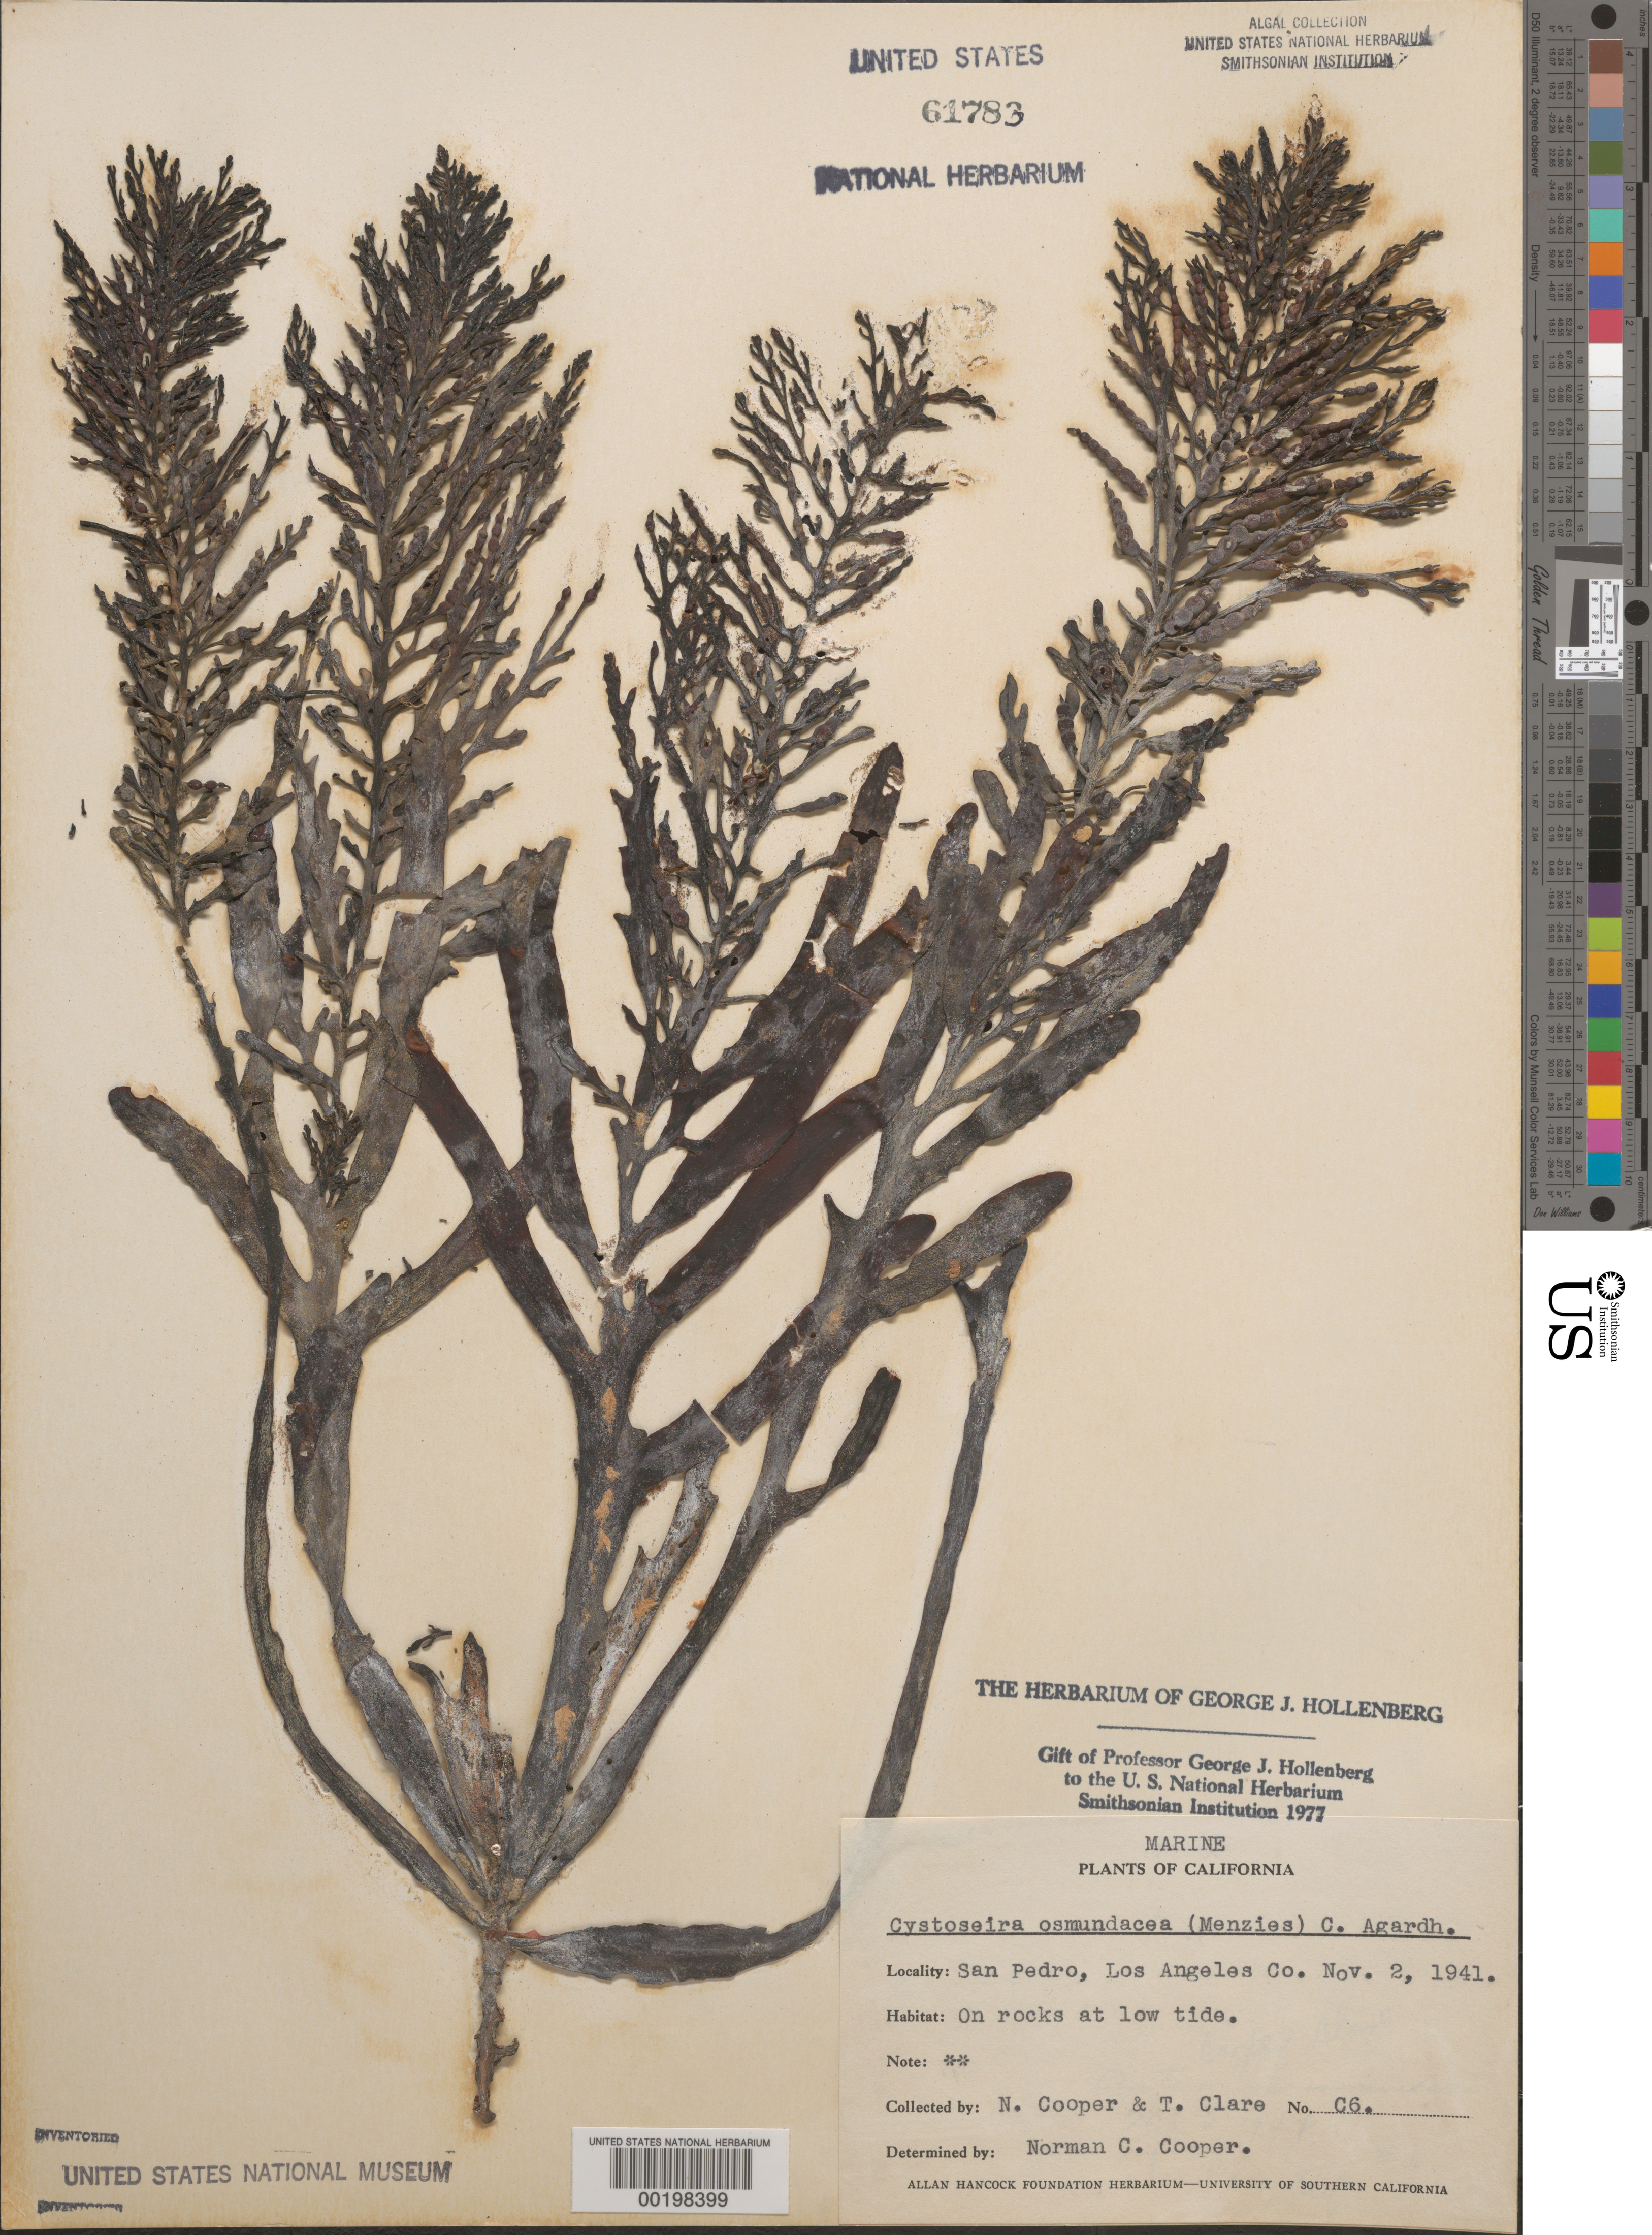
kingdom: Chromista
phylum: Ochrophyta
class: Phaeophyceae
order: Fucales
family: Sargassaceae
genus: Cystoseira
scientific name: Cystoseira osmundacea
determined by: Cooper, N. C.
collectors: N. Cooper & T. Clare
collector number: C6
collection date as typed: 02 Nov 1941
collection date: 1941-11-02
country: United States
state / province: California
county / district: Los Angeles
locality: San Pedro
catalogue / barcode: US 61783